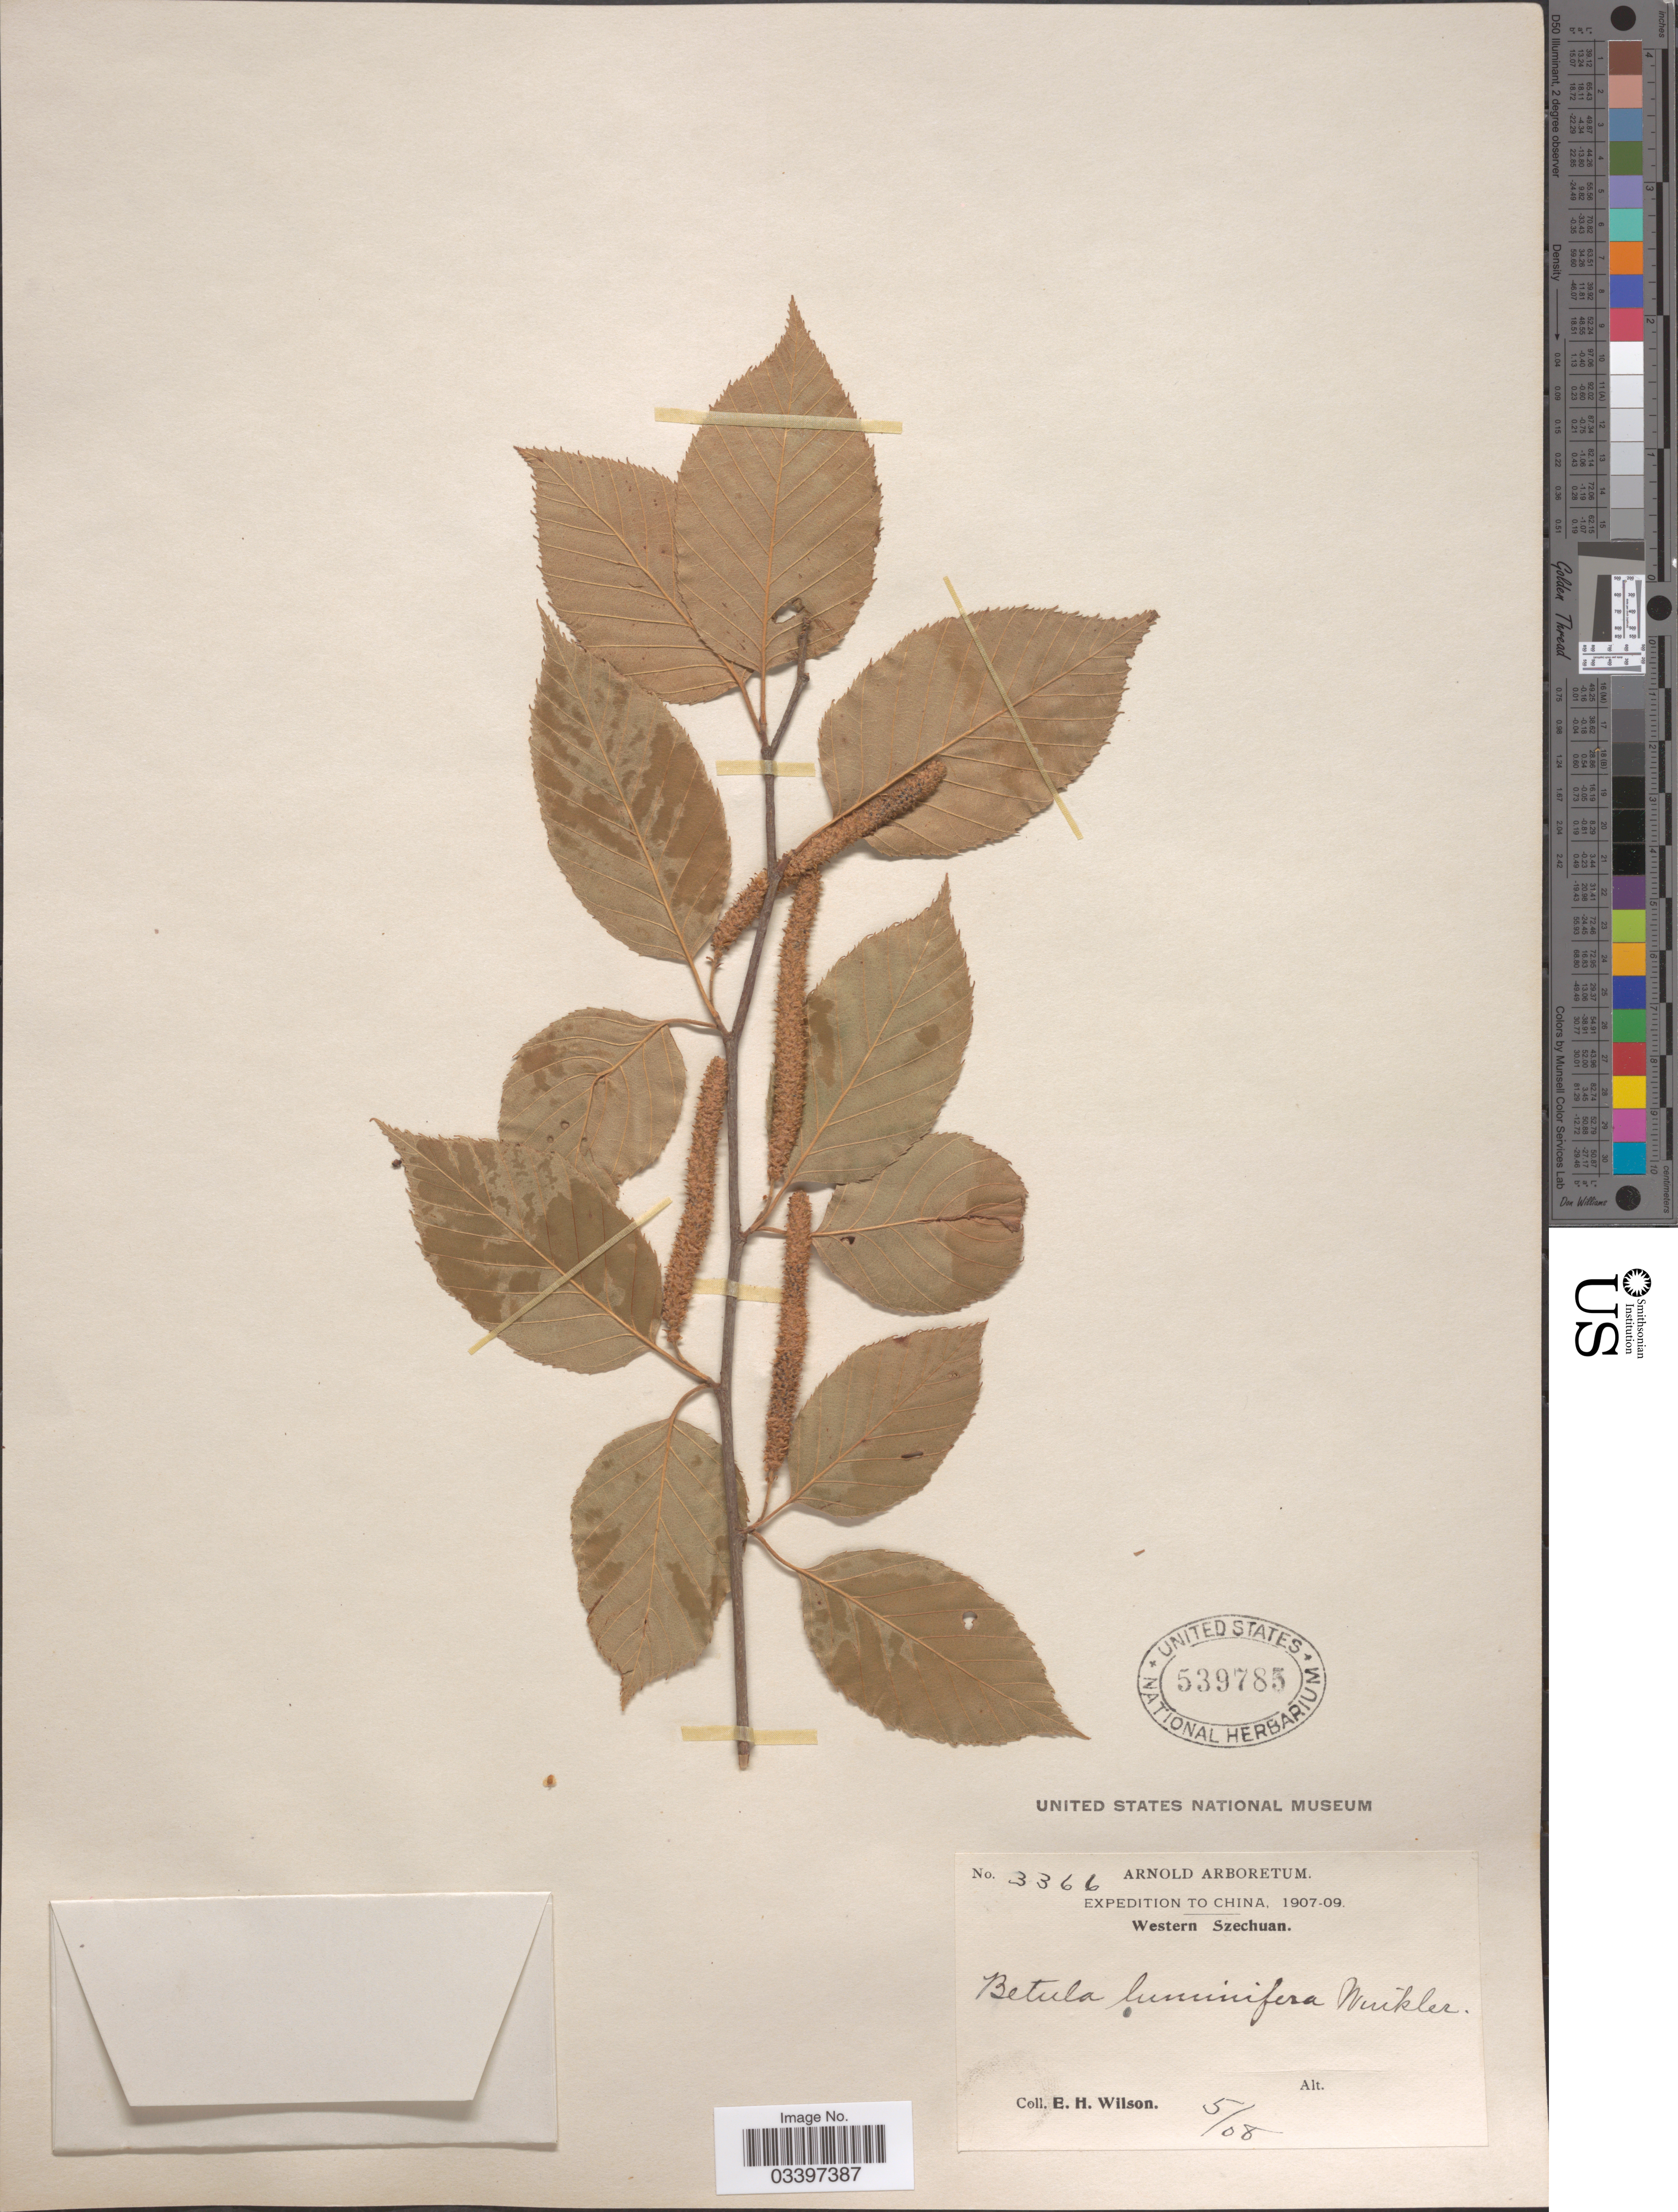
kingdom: Plantae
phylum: Tracheophyta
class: Magnoliopsida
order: Fagales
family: Betulaceae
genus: Betula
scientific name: Betula luminifera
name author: H.J.P. Winkl.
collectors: E. Wilson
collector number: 3366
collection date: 1908-05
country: China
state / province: Sichuan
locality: Western Szechuan.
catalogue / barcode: US 539785